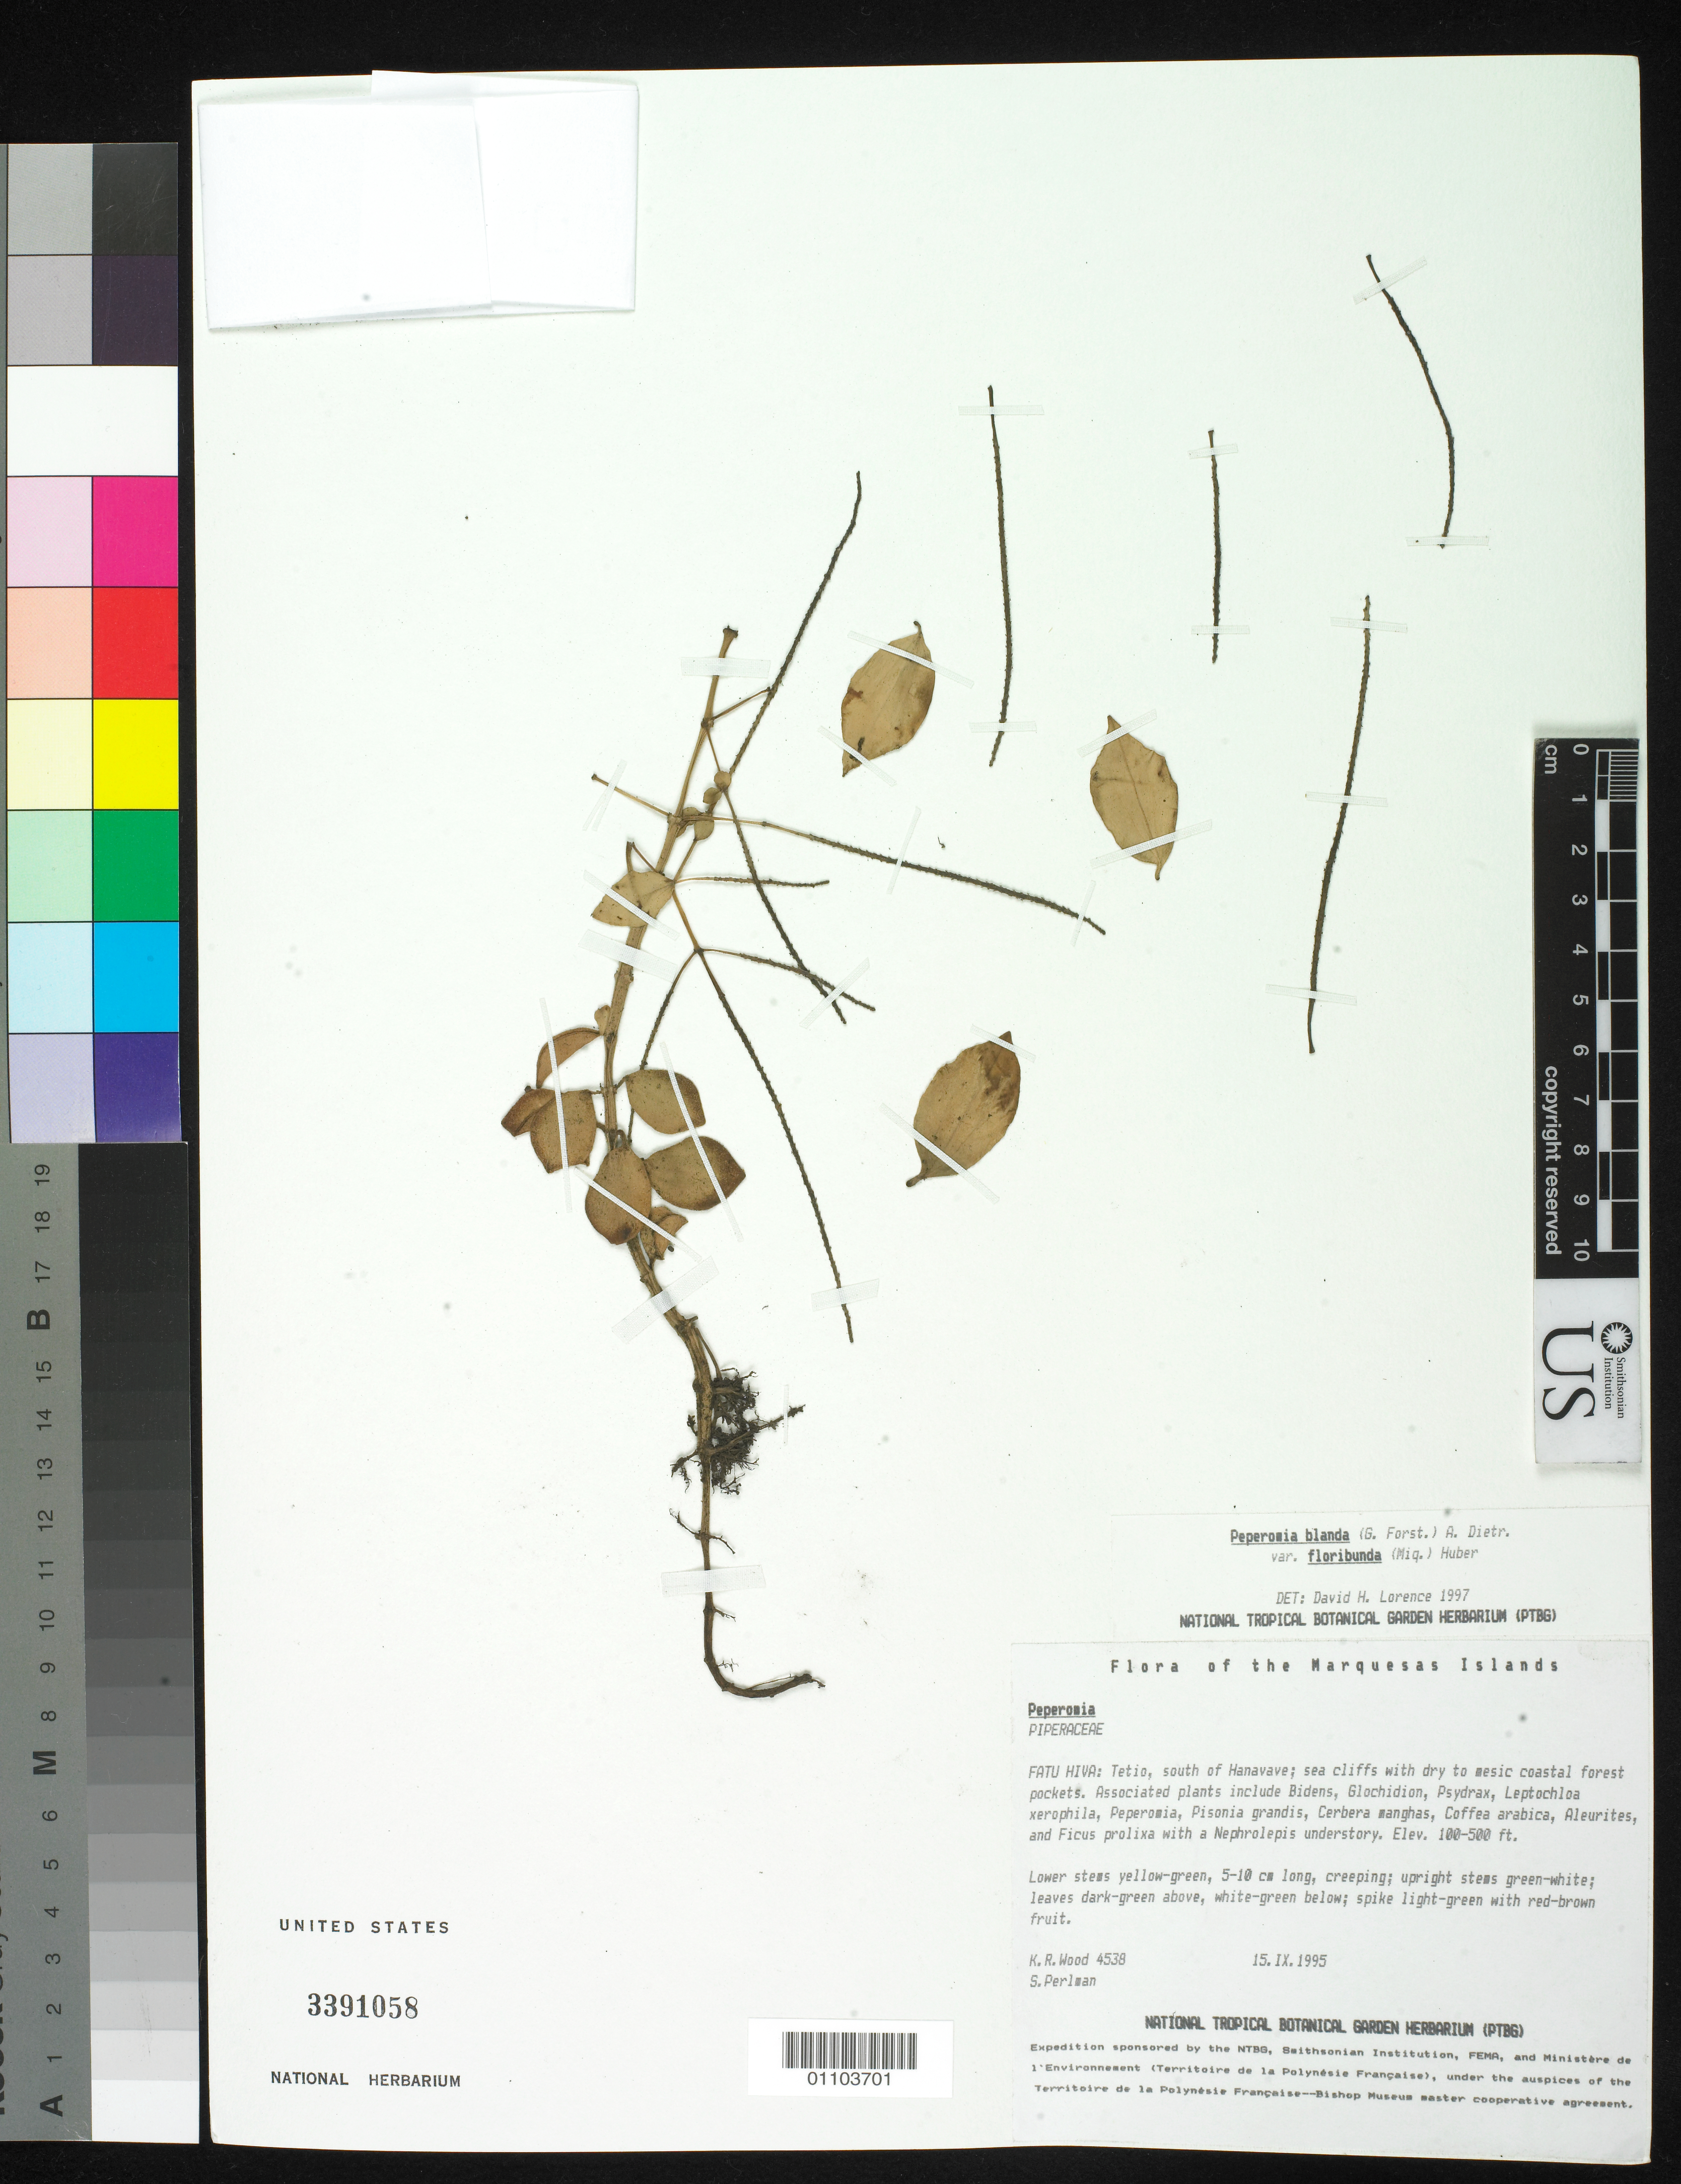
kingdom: Plantae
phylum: Tracheophyta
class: Magnoliopsida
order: Piperales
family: Piperaceae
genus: Peperomia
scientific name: Peperomia leptostachya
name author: Hook. & Arn.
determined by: Wagner, W. L., (BOT), Smithsonian Institution - National Museum of Natural History (UNITED STATES)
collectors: K. R. Wood & S. P. Perlman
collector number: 4538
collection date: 1995-09-15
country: French Polynesia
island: Fatu Hiva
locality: Tetio, S of Hanavave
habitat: Coastal sea cliffs w/ dry to mesic coastal forest pockets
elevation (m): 31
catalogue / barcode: US 3391058